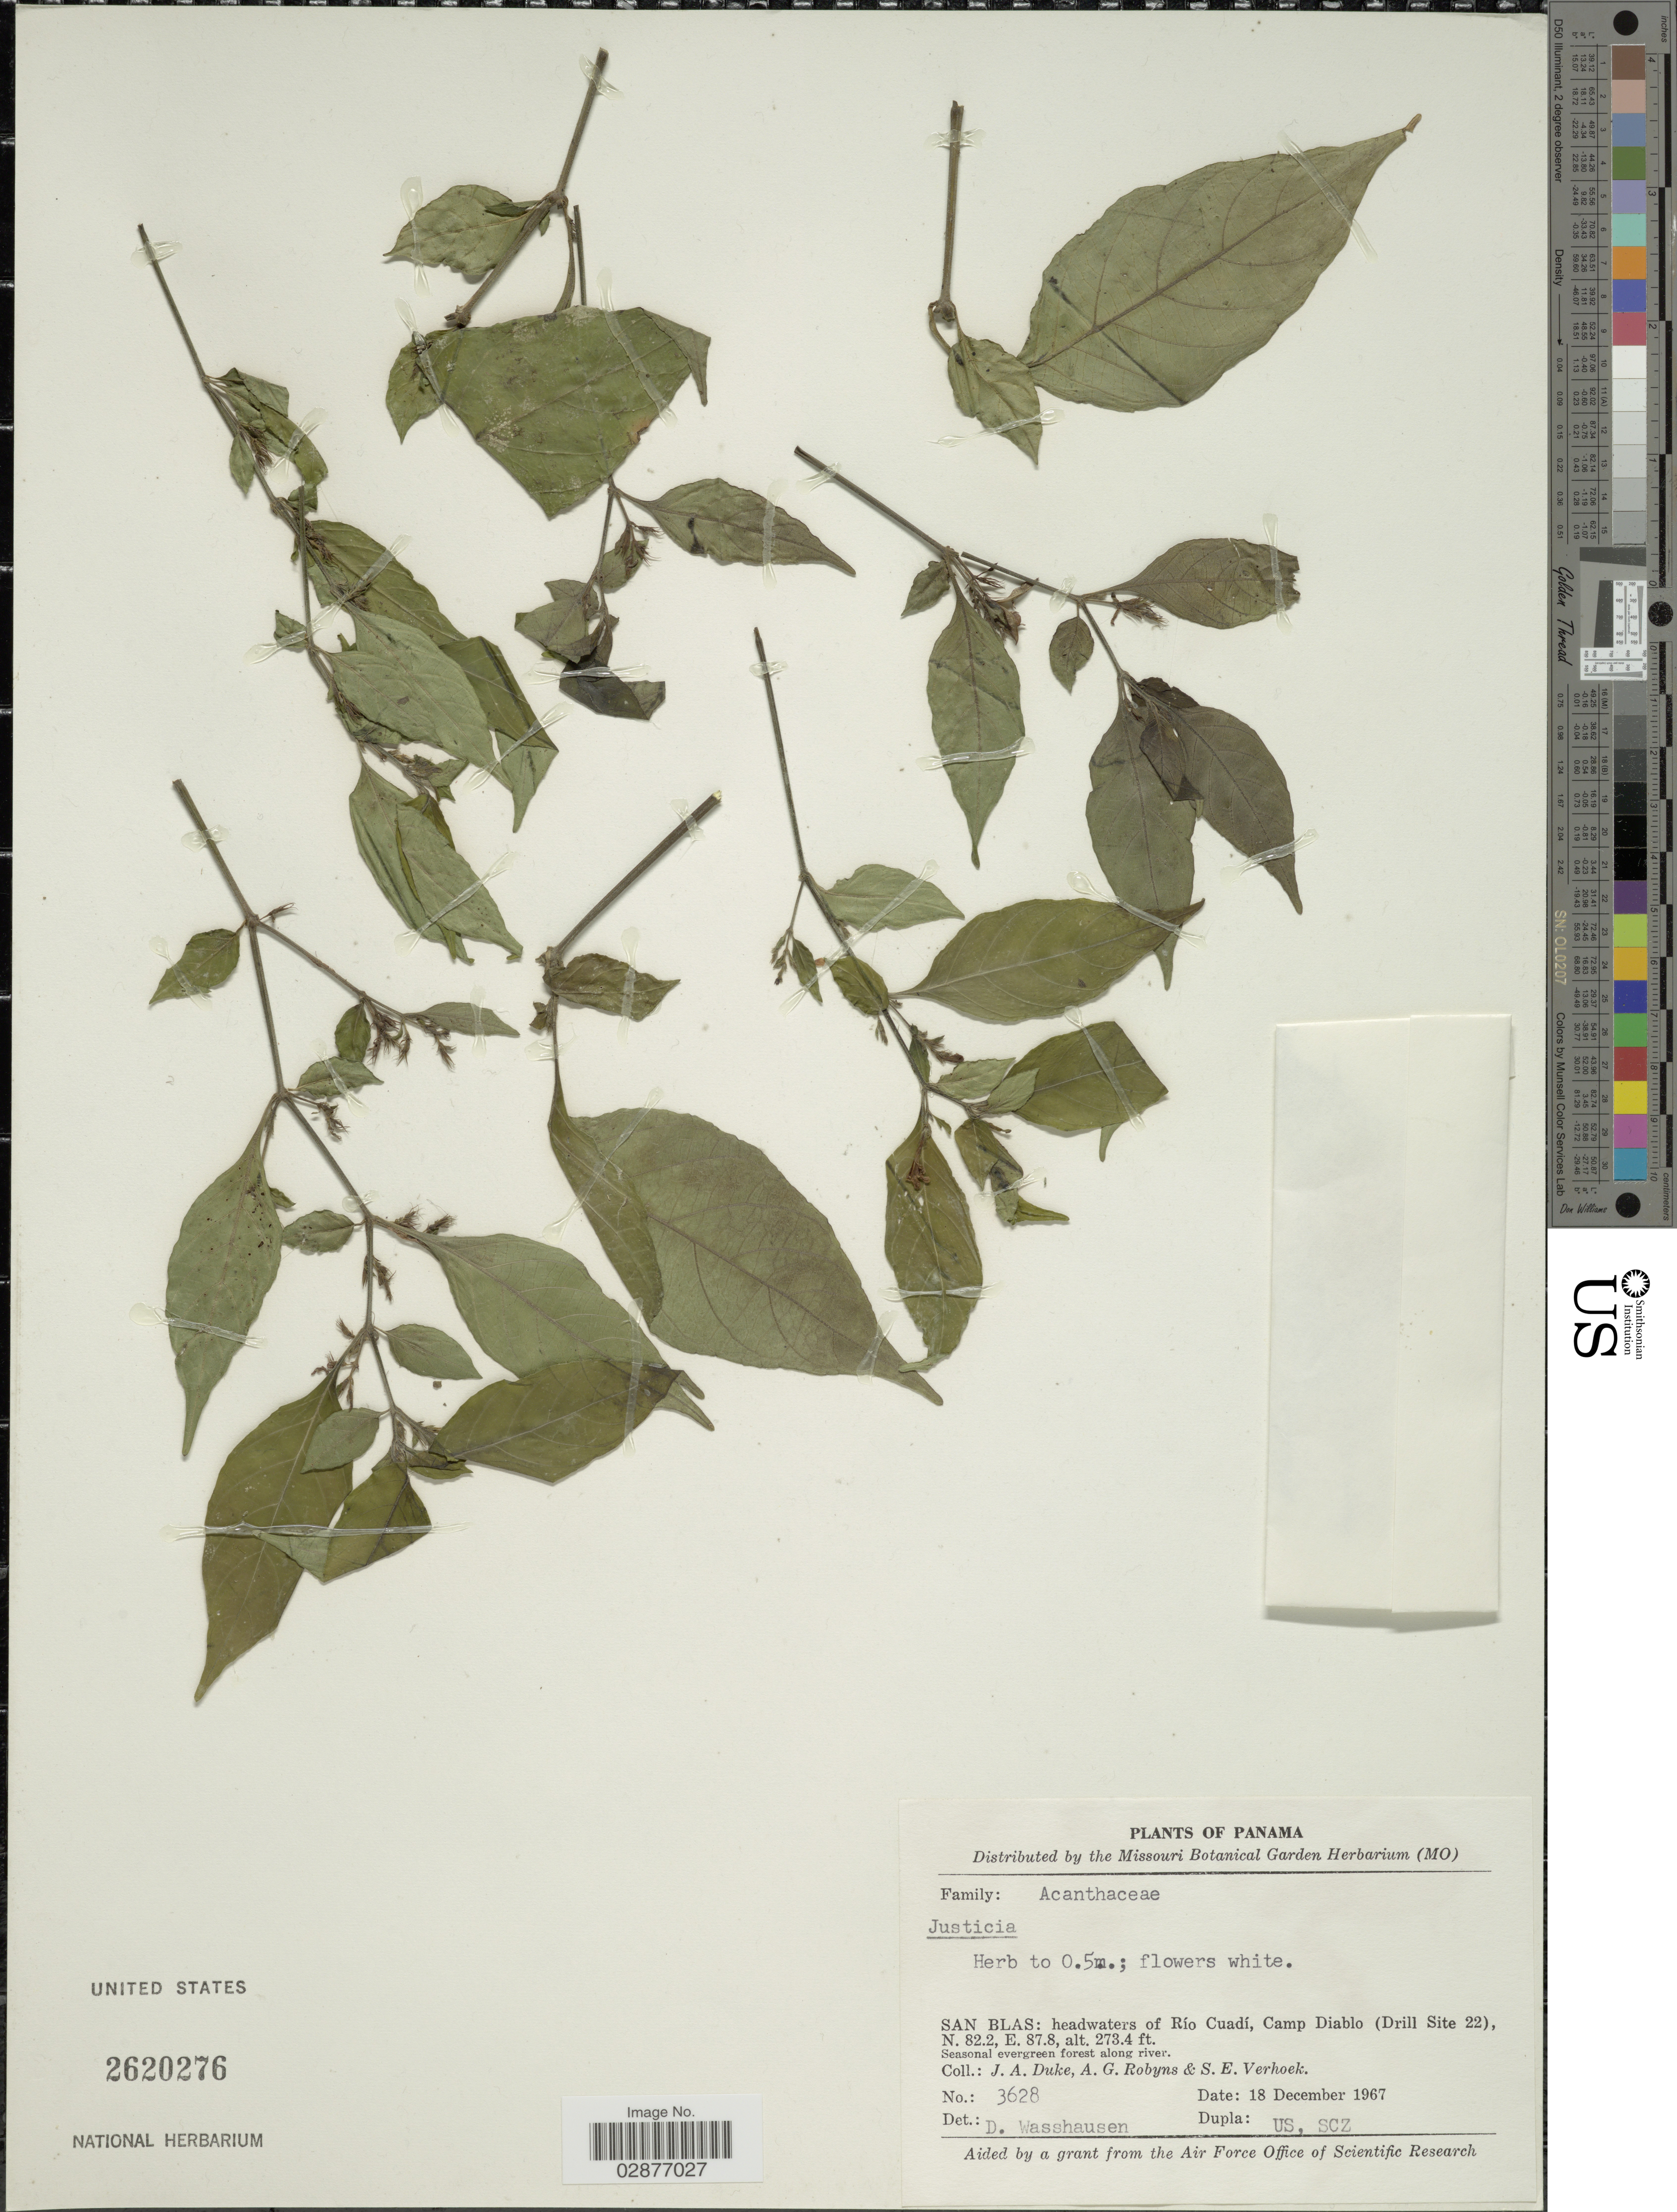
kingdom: Plantae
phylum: Tracheophyta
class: Magnoliopsida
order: Lamiales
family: Acanthaceae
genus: Justicia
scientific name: Justicia trichotoma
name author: (Kuntze) Leonard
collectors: J. A. Duke, A. G. Robyns & S. Verhoek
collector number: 3628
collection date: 1967-12-18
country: Panama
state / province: Kuna Yala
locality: Headwaters of Río Cuadí, Camp Diablo 9Drill Site 22).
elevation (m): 83.3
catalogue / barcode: US 2620276